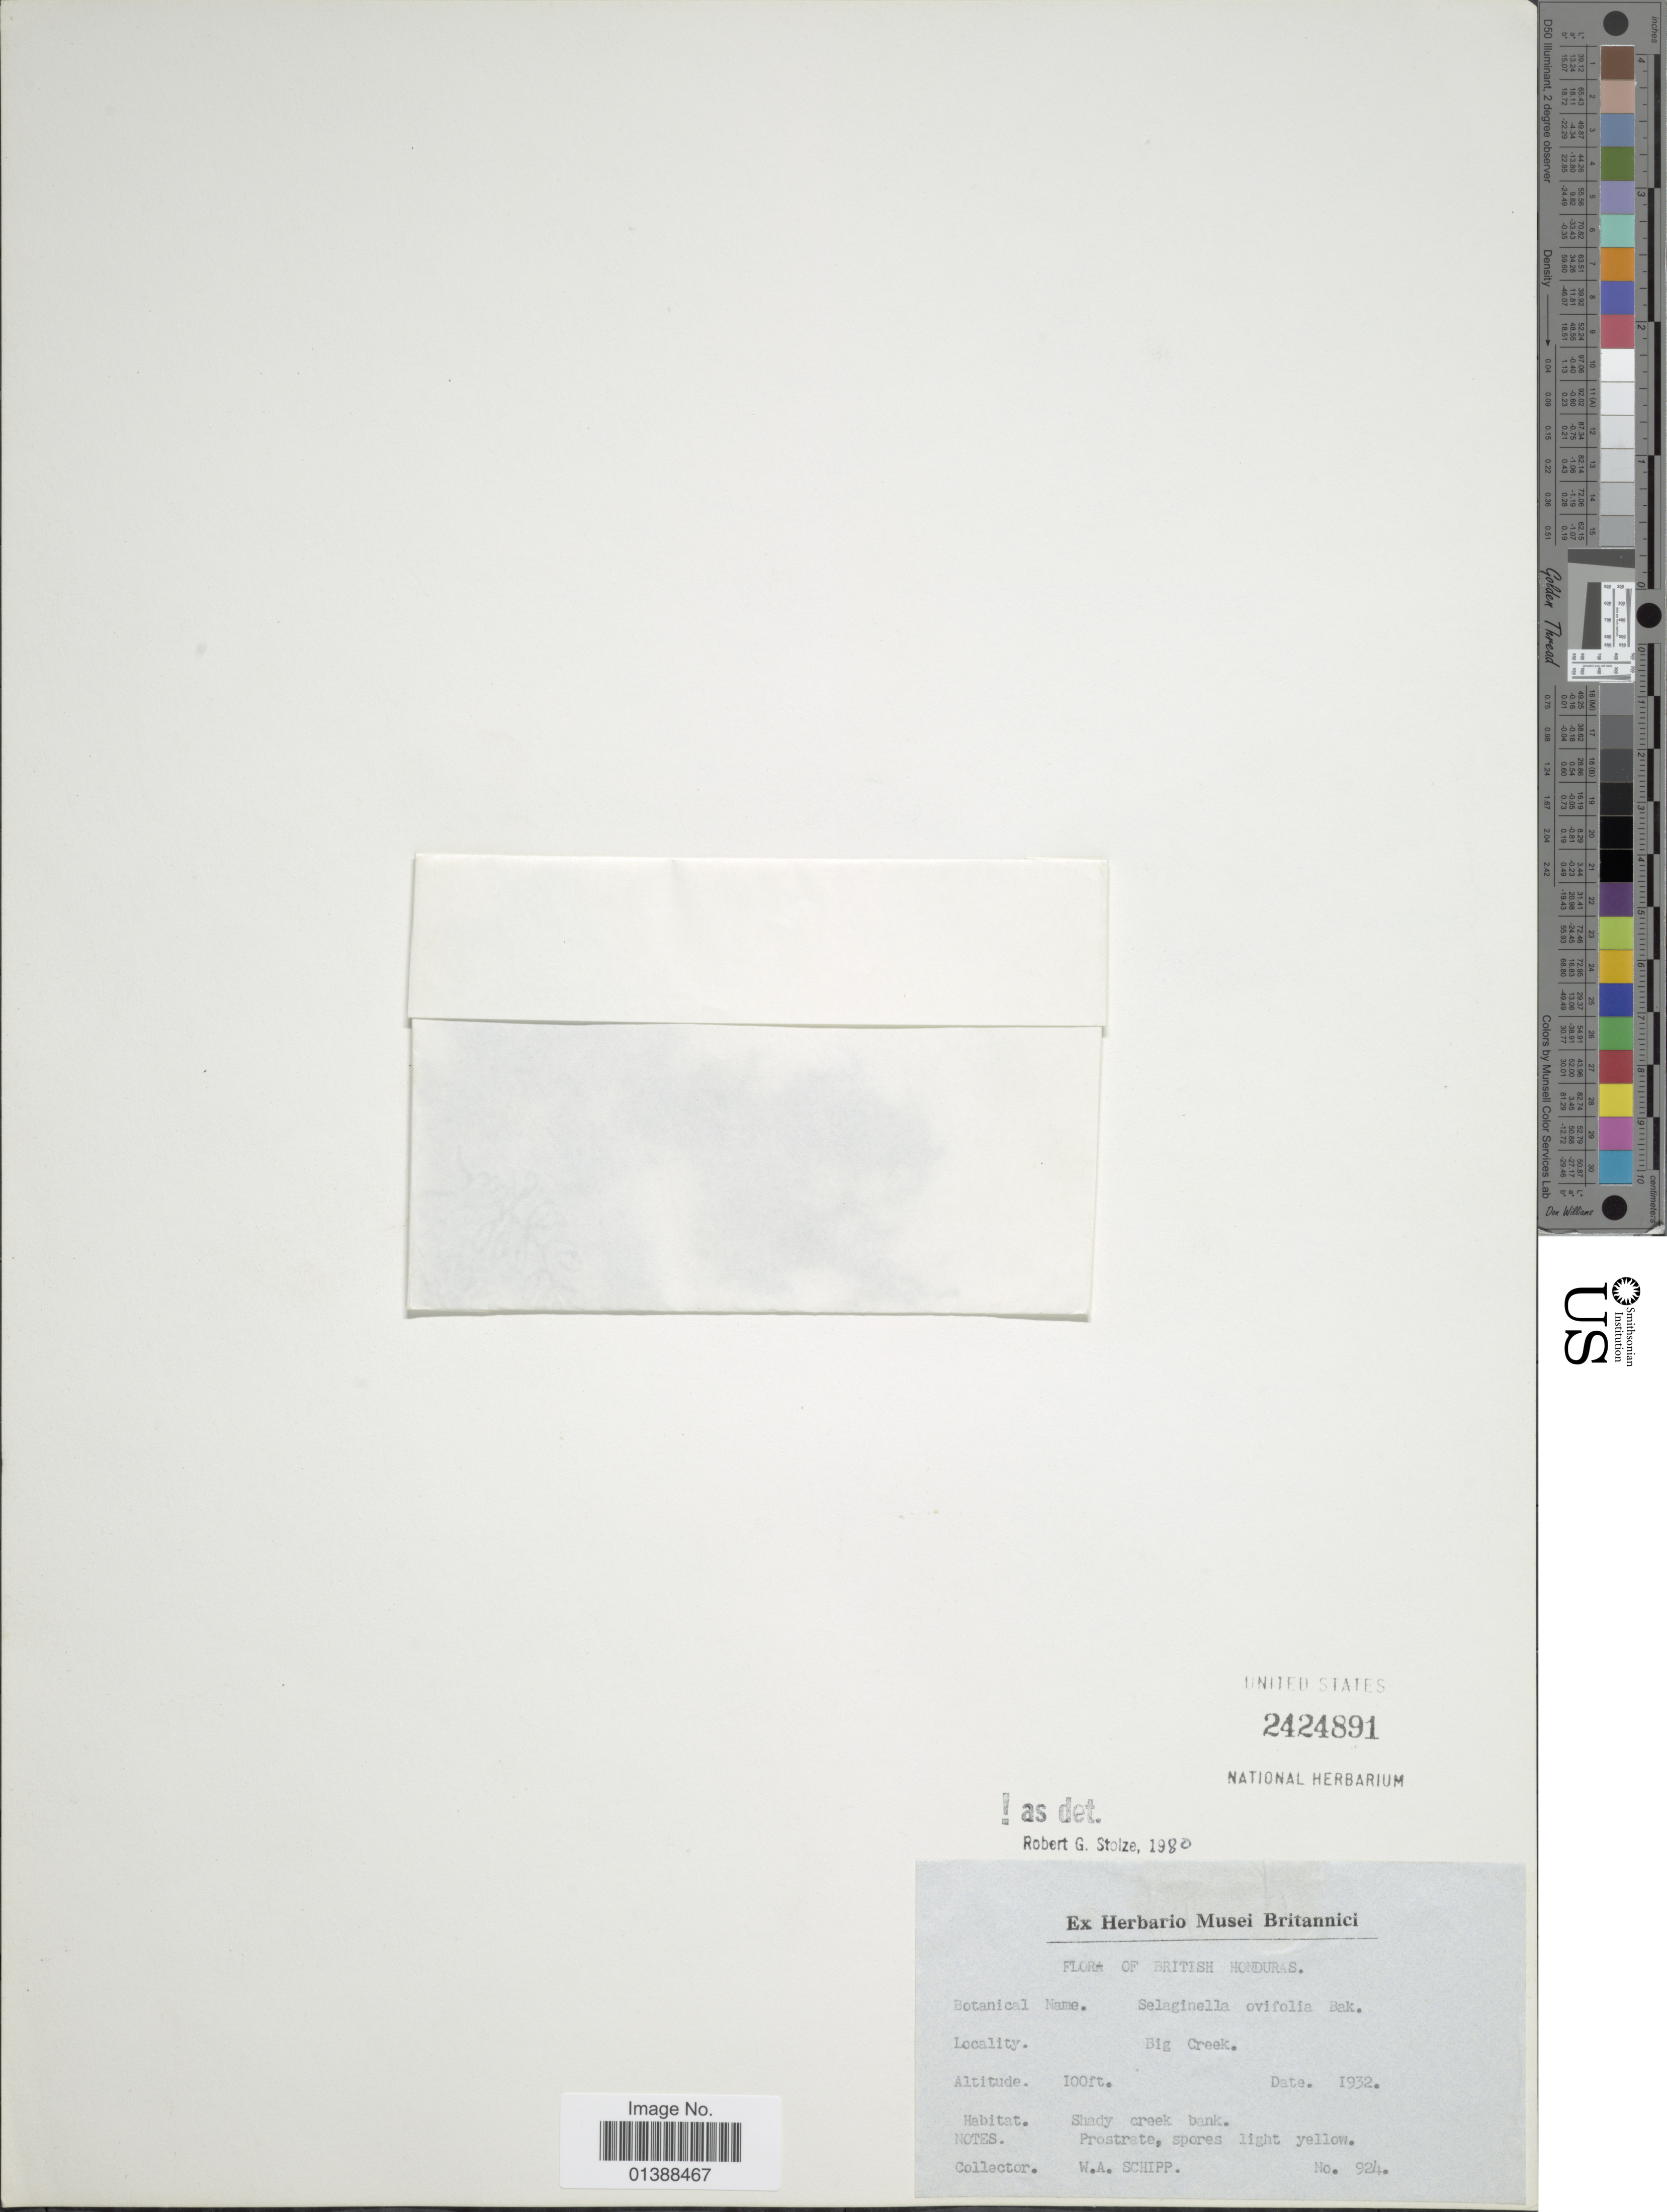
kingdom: Plantae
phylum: Tracheophyta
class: Lycopodiopsida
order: Selaginellales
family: Selaginellaceae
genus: Selaginella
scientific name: Selaginella ovifolia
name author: Baker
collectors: W. Schipp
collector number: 924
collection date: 1932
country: Belize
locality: Big Creek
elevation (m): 30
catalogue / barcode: US 2424891